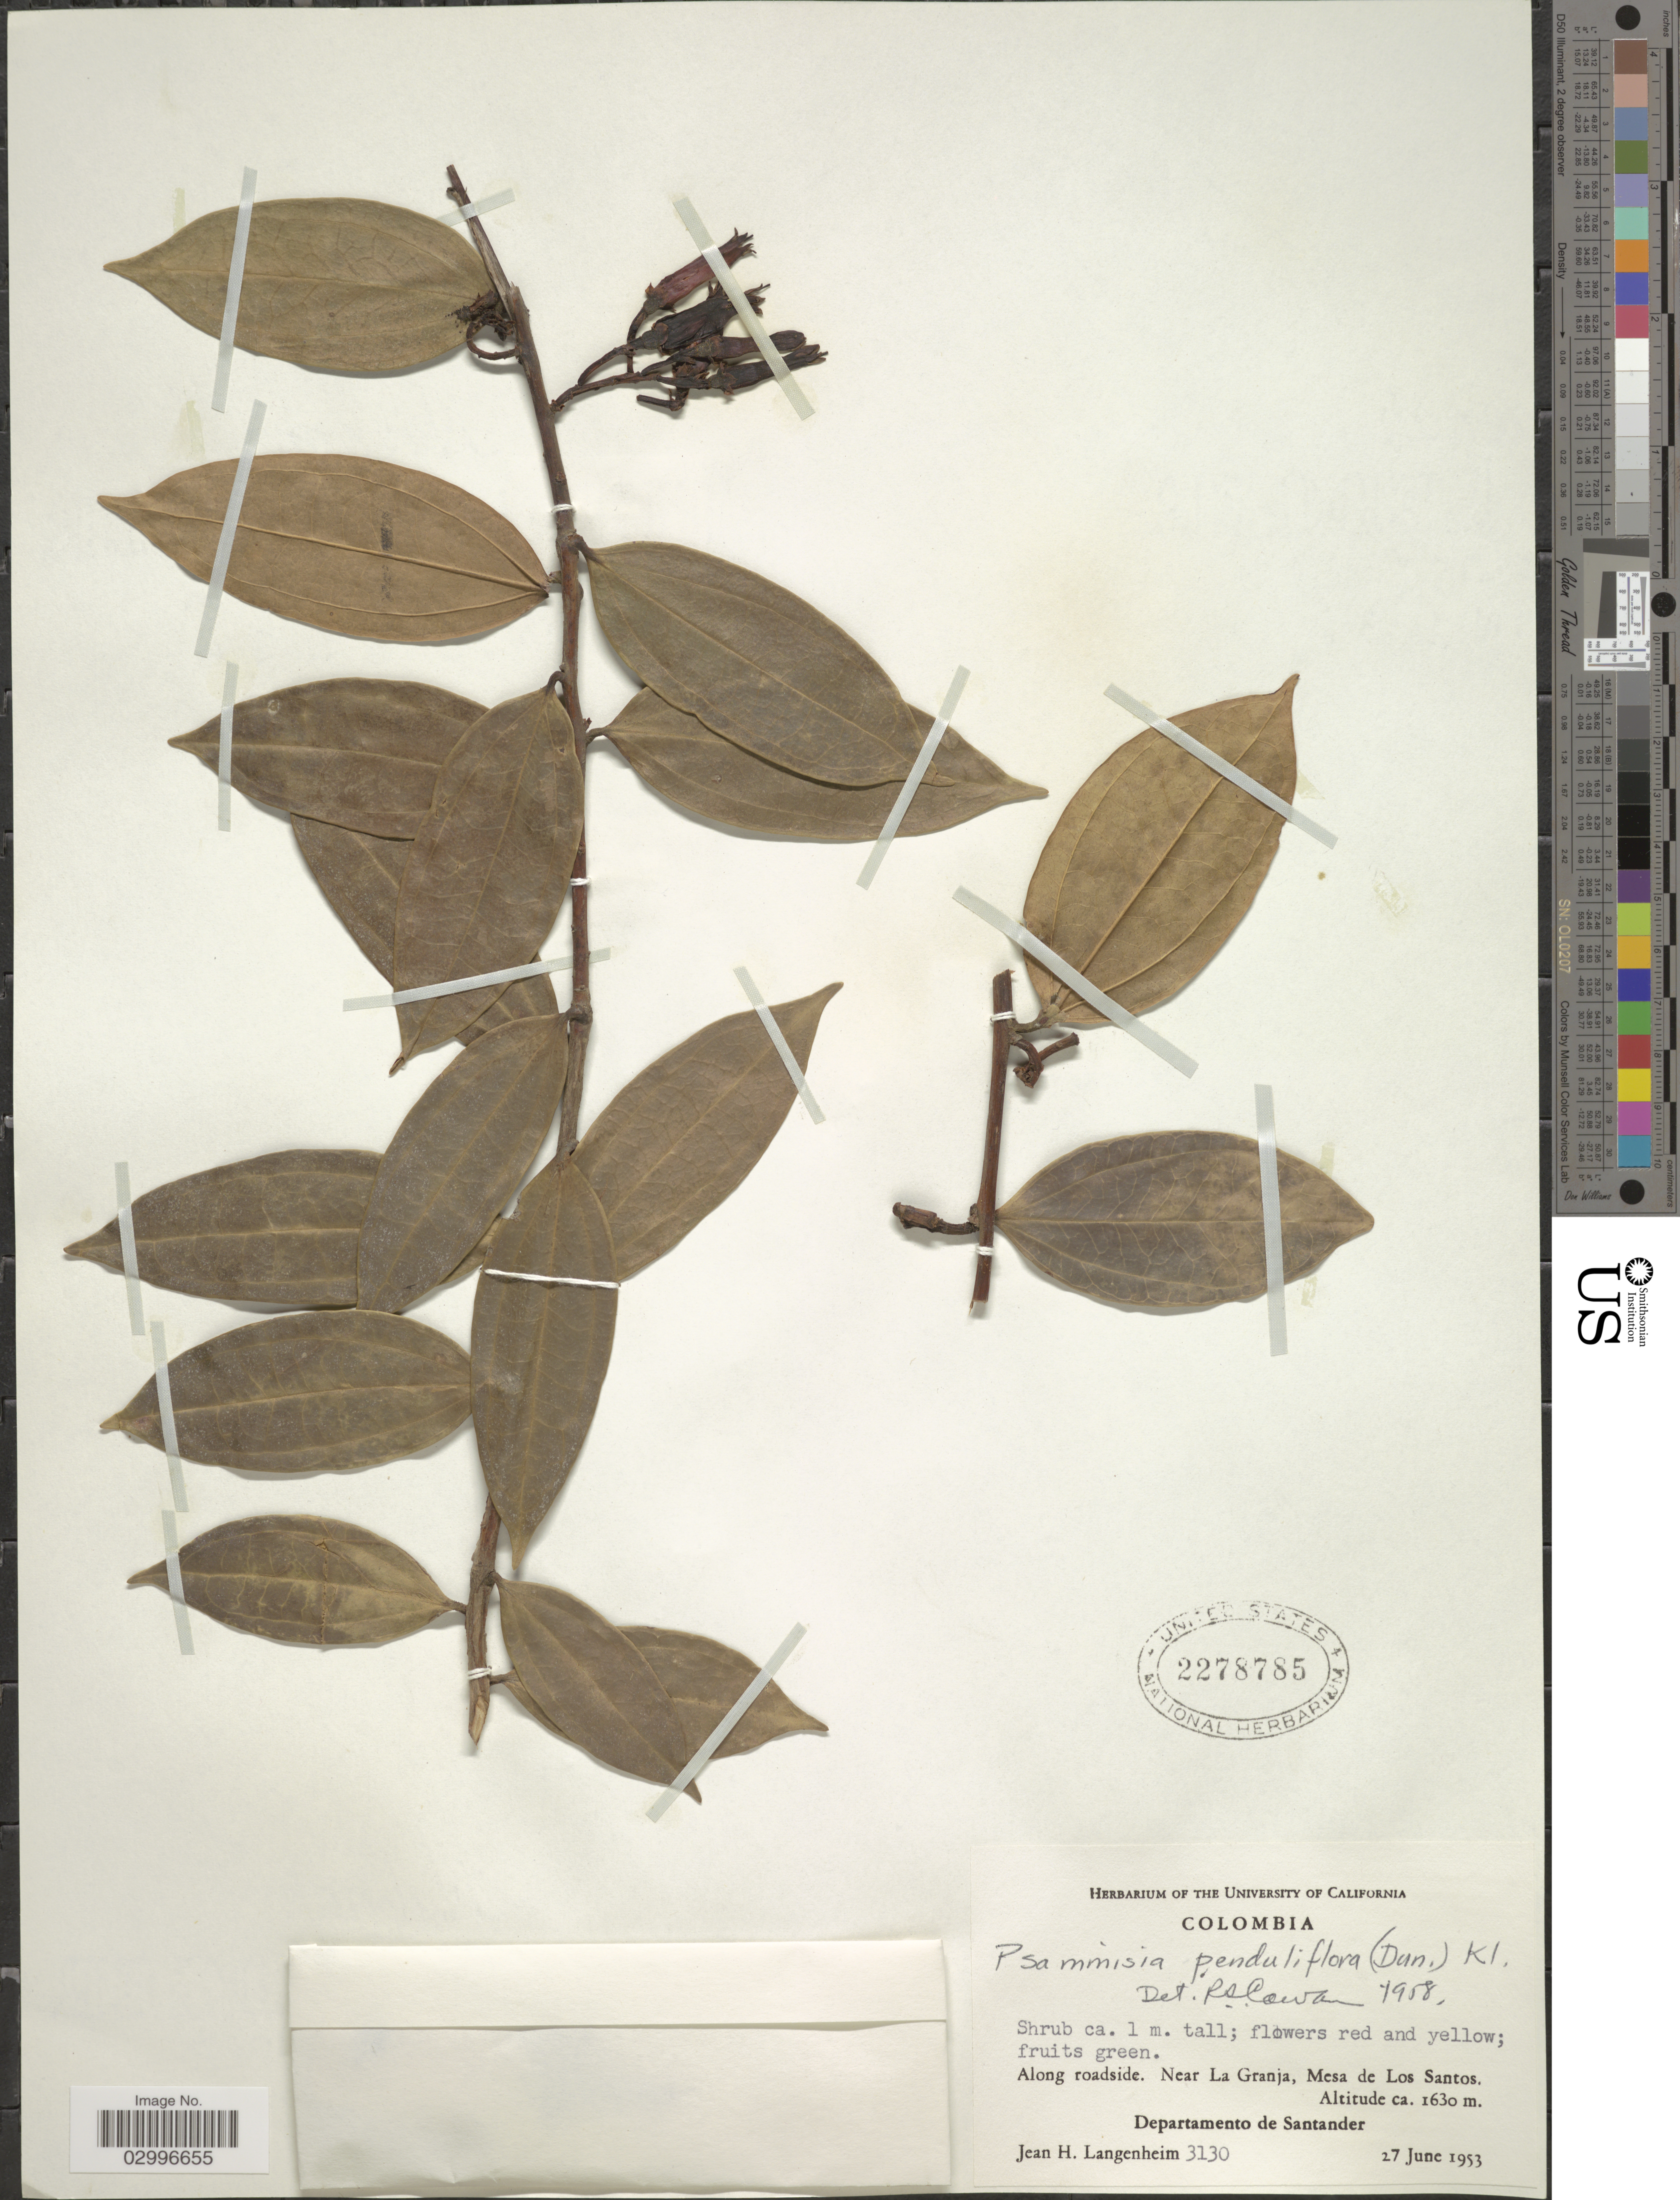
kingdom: Plantae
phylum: Tracheophyta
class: Magnoliopsida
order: Ericales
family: Ericaceae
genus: Psammisia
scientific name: Psammisia penduliflora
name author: (Dunal) Klotzsch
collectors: J. H. Langenheim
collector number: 3130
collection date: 1953-06-27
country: Colombia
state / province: Santander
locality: Along roadside. Near La Granja, Mesa de Los Santos. Departamento de Santander.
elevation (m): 1630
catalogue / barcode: US 2278785